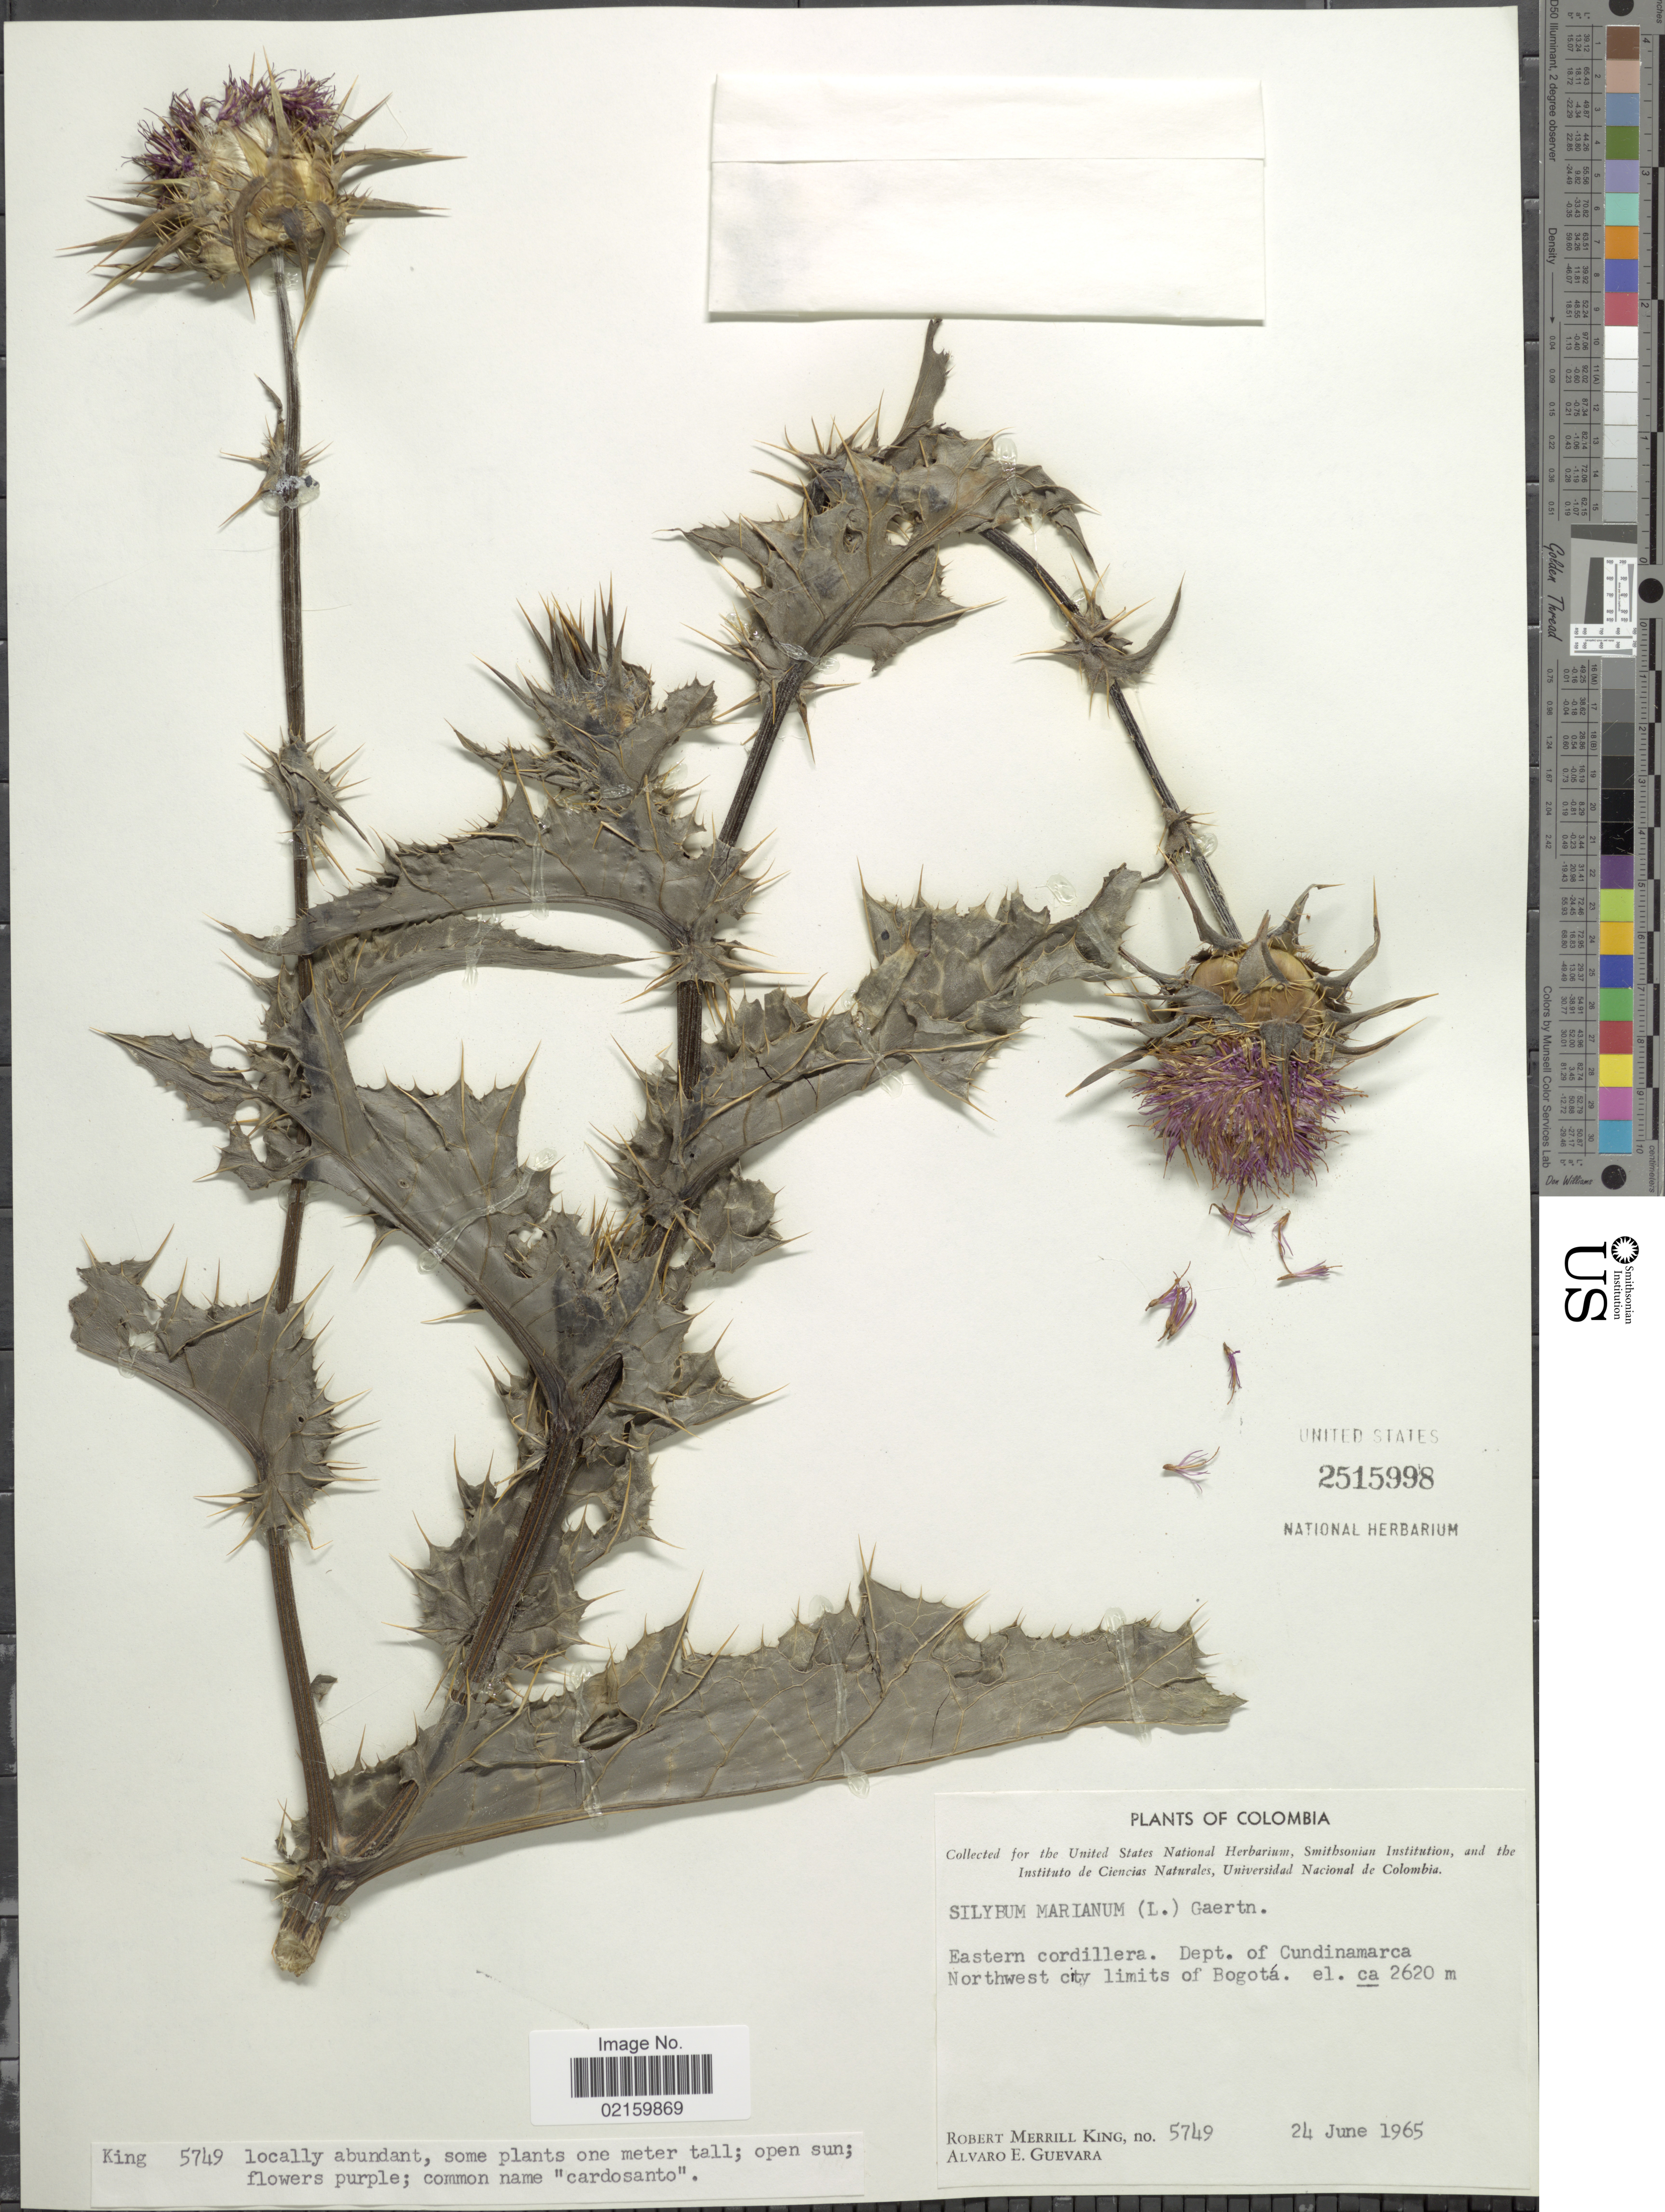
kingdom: Plantae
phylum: Tracheophyta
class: Magnoliopsida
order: Asterales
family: Asteraceae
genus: Silybum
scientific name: Silybum marianum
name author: (L.) Gaertn.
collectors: R. M. King & A. E. Guevara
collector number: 5749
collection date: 1965-06-24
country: Colombia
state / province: Cundinamarca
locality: Eastern cordillera. Dept. of Cundinamarca Northwest city limits of Bogota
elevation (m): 2620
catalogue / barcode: US 2515998